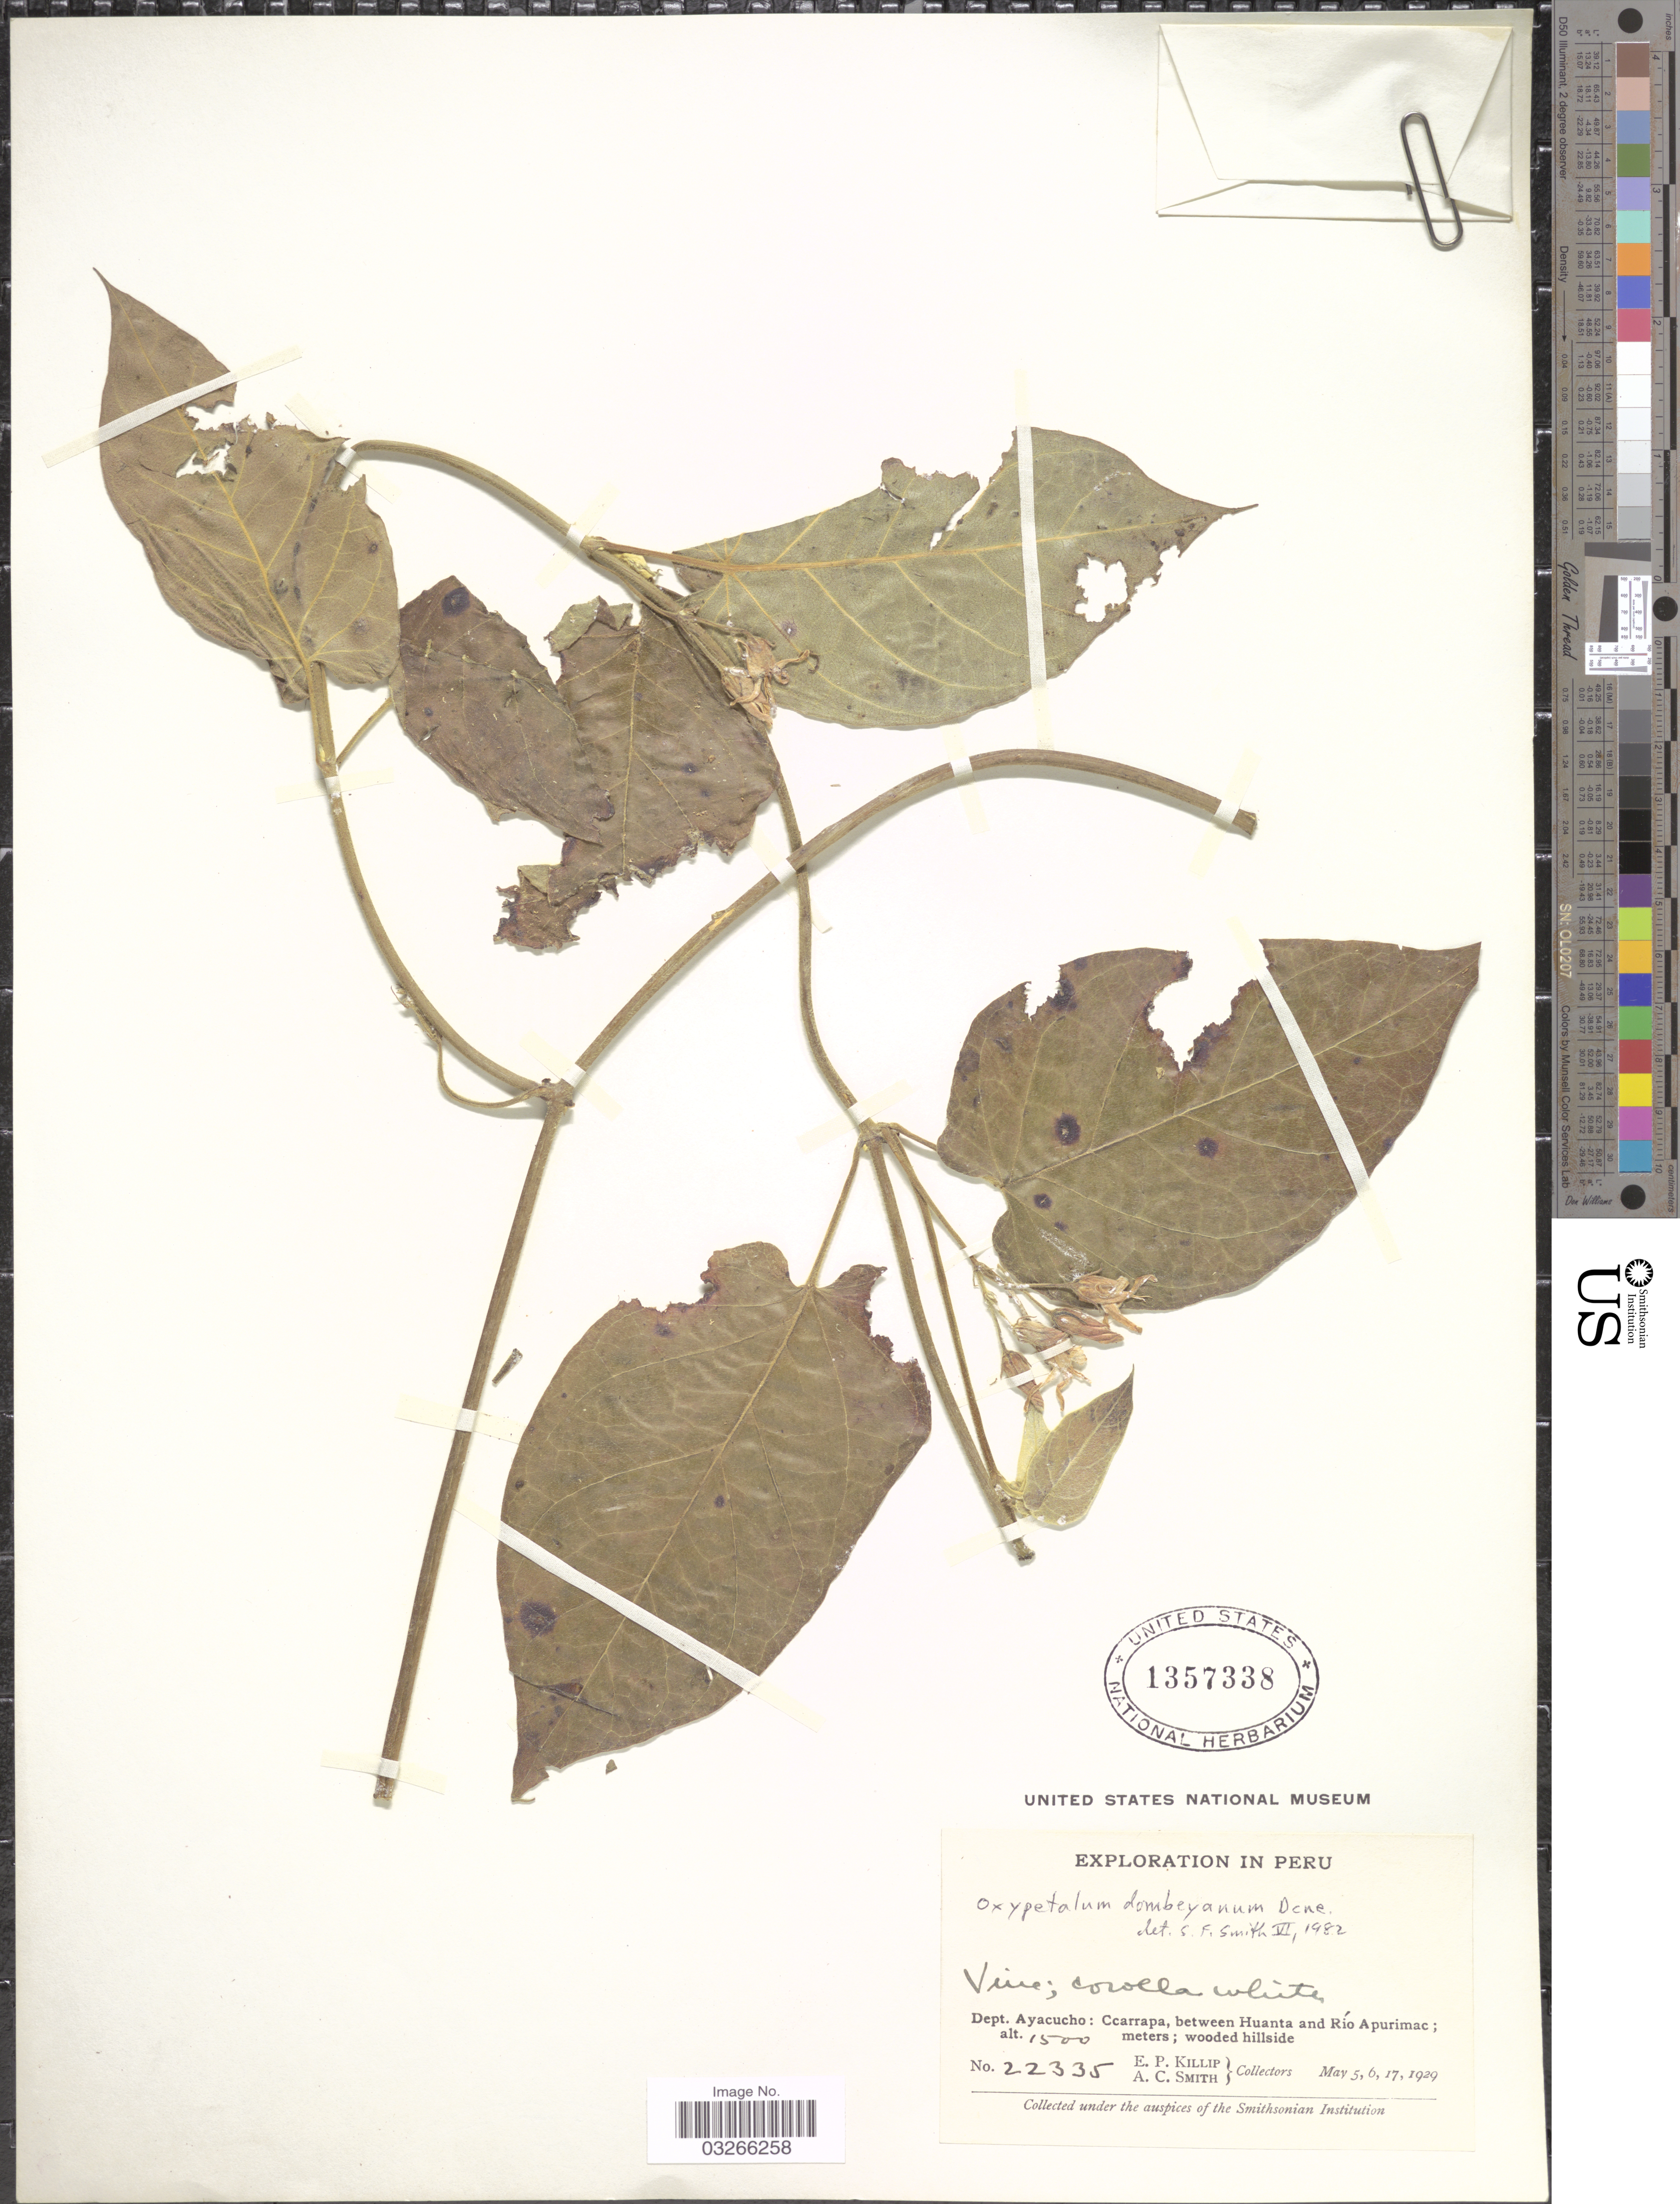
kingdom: Plantae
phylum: Tracheophyta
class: Magnoliopsida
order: Gentianales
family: Apocynaceae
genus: Oxypetalum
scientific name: Oxypetalum dombeyanum Decne.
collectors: E. P. Killip & A. C. Smith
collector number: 22335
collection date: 1929-05-05/1929-05-17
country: Peru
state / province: Ayacucho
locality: Dept. Ayacucho: Ccarrapa, between Huanta and Río Apurimac.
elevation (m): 1500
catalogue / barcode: US 1357338